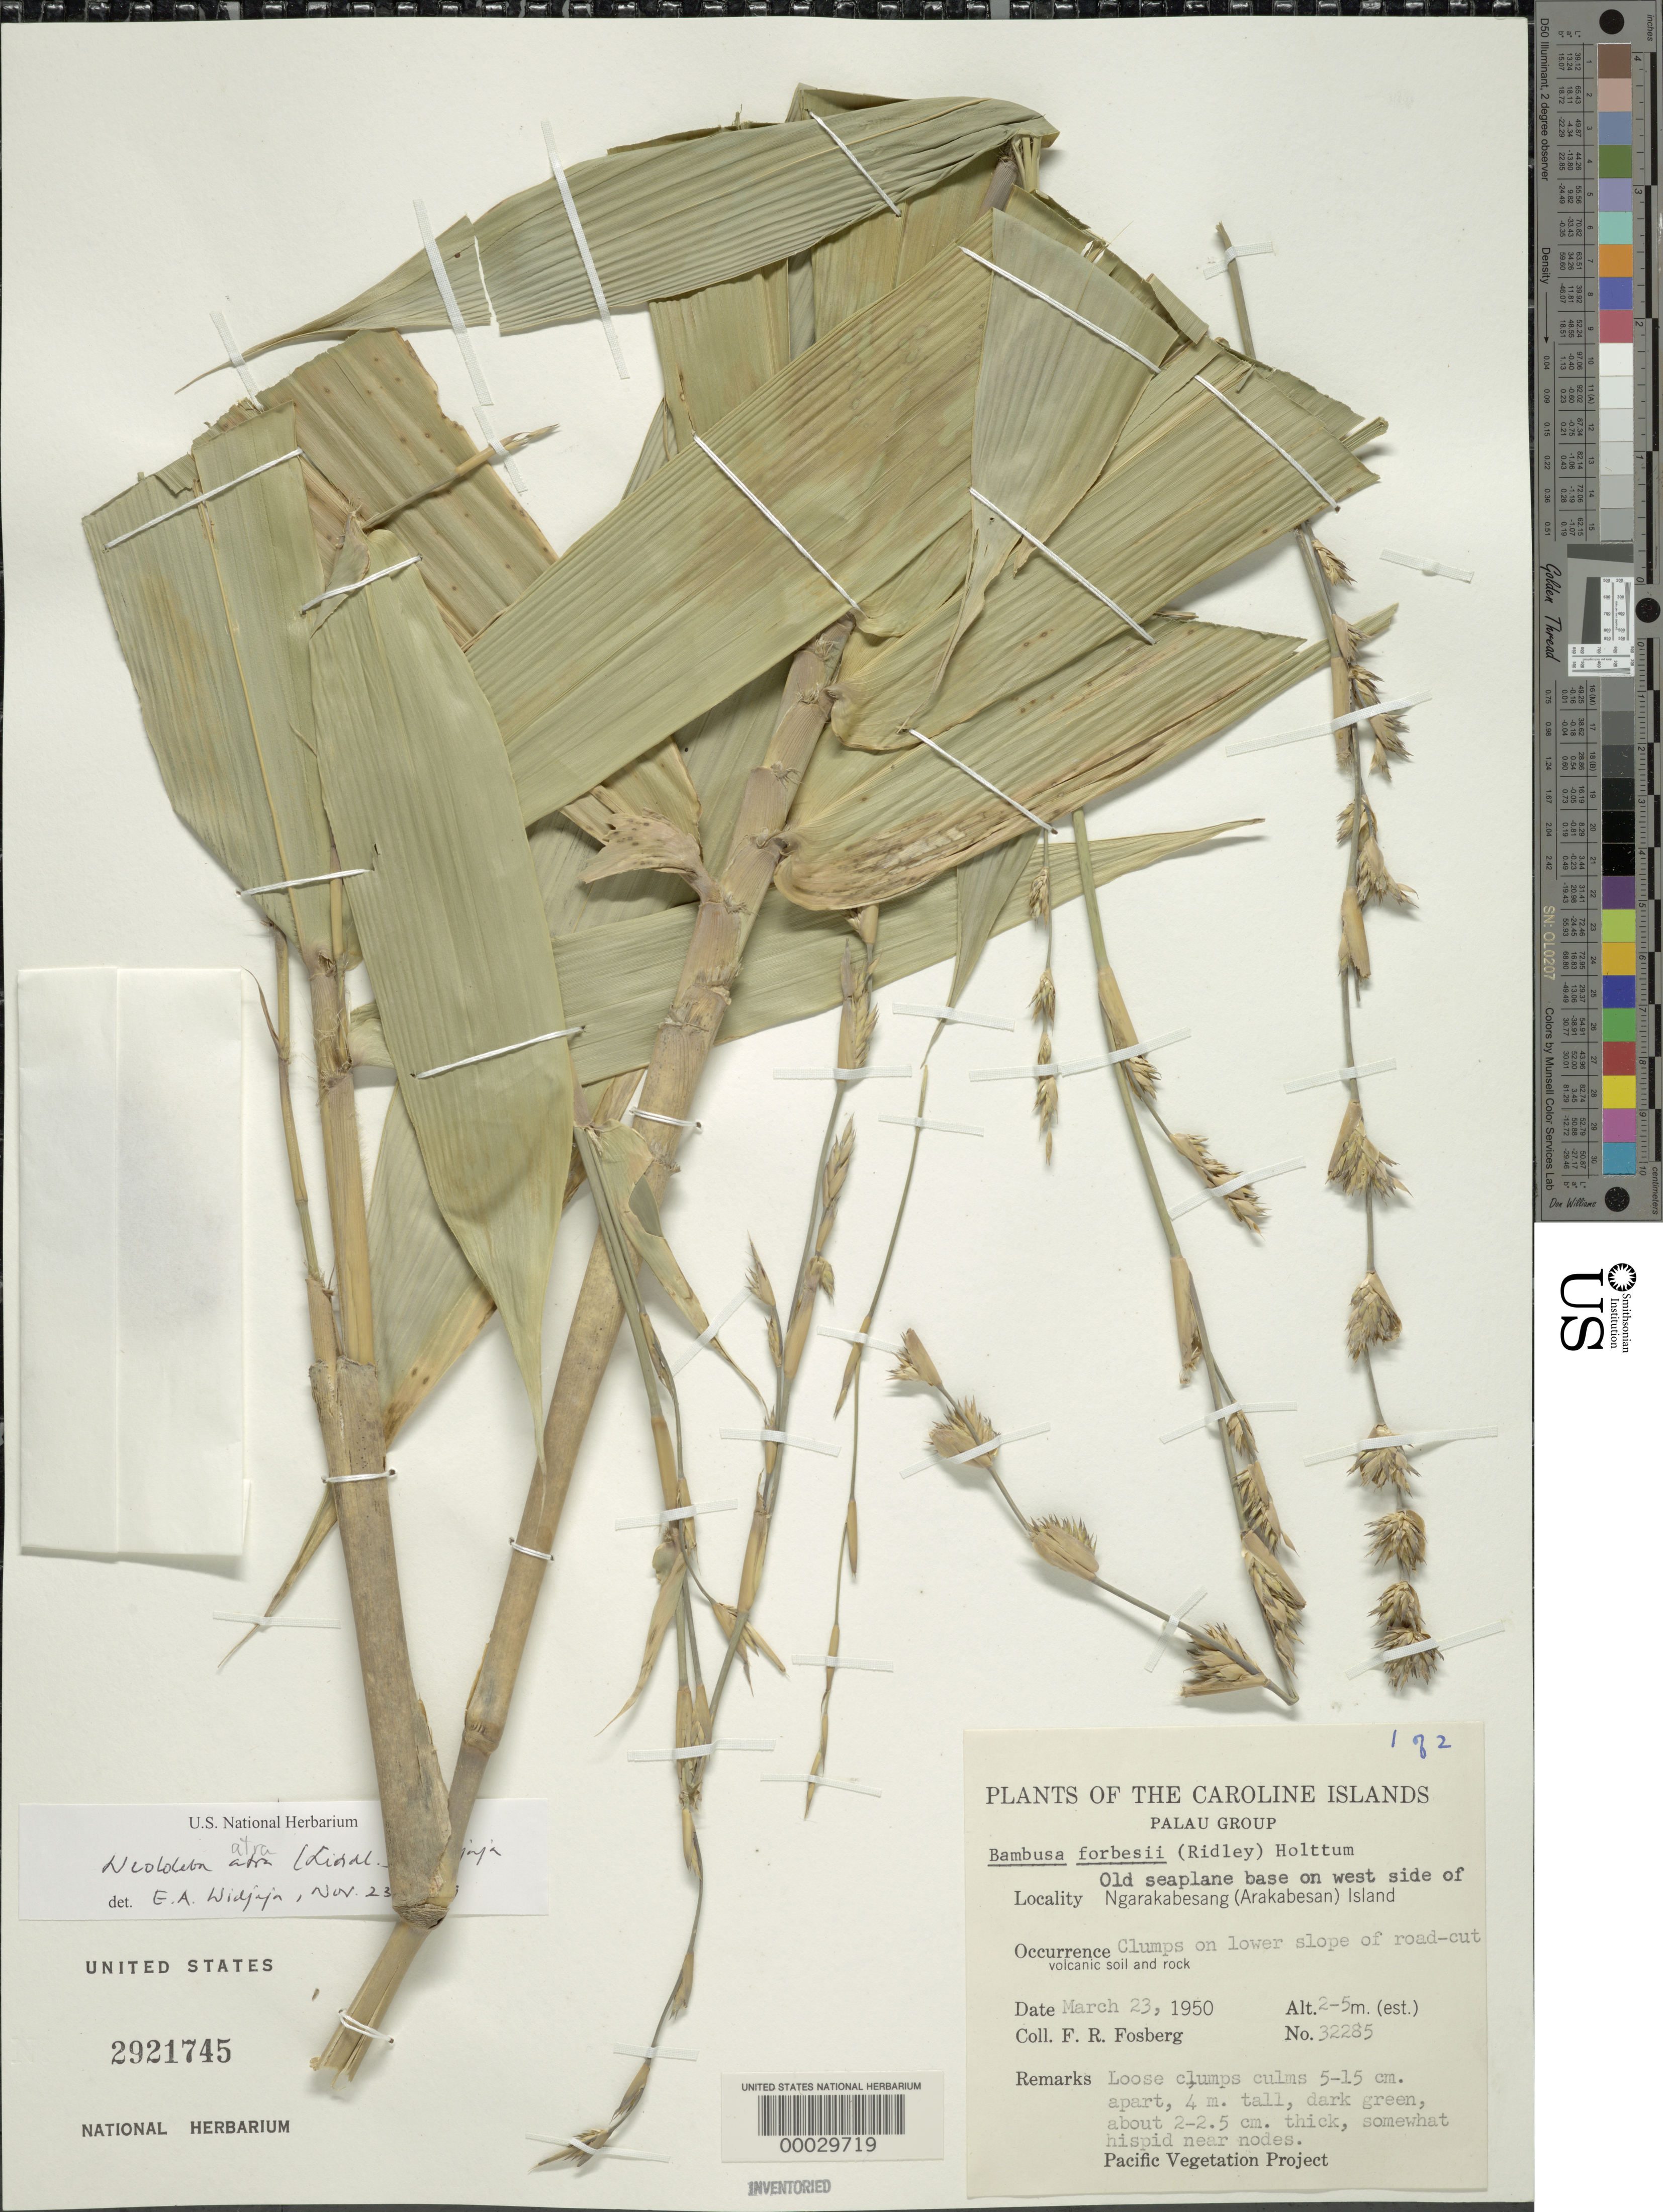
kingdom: Plantae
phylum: Tracheophyta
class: Liliopsida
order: Poales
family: Poaceae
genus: Neololeba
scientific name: Neololeba atra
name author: (Lindl.) Widjaja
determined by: Widjaja, E. A.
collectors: F. R. Fosberg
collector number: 32285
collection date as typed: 23 Mar 1950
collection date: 1950-03-23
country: Palau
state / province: Koror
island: Ngerekebesang [Arakabesan]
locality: (Arakabesan I.) , Old seaplane base on W side of Island.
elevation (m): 2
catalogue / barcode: US 2921745